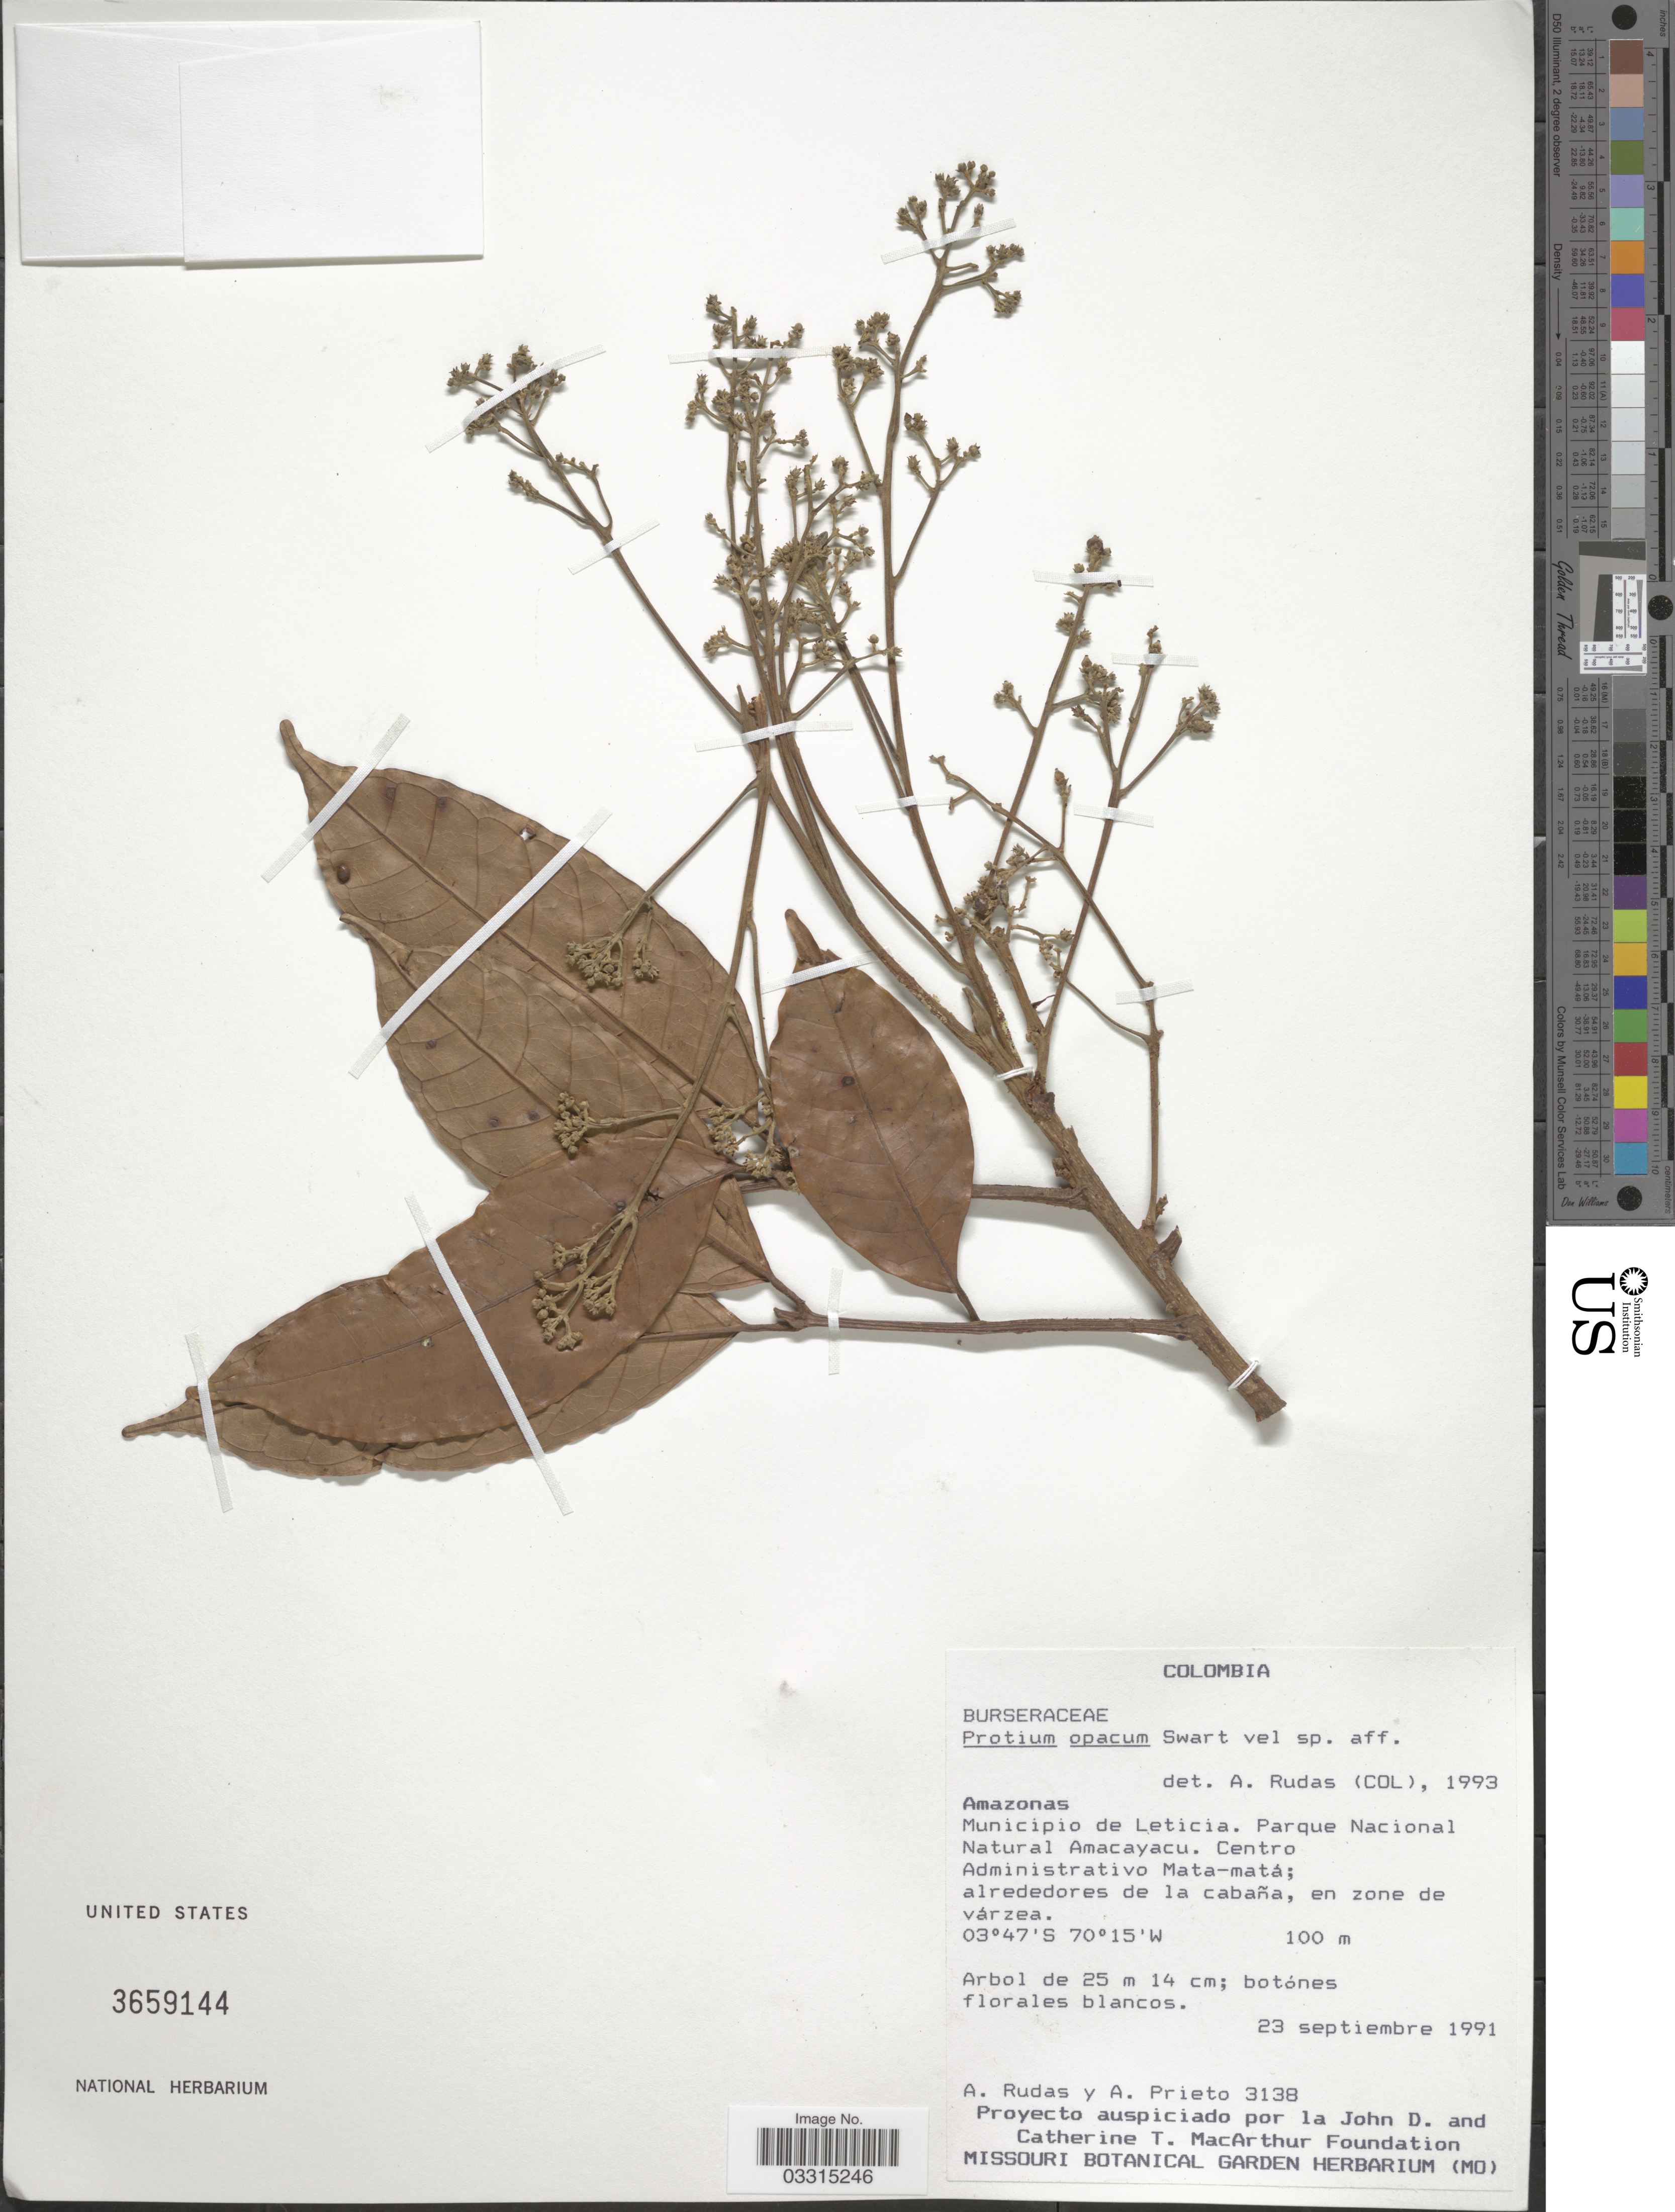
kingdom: Plantae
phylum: Tracheophyta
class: Magnoliopsida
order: Sapindales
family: Burseraceae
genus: Protium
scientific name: Protium opacum subsp. opacum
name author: Swart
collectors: A. Rudas & A. Prieto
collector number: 3138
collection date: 1991-09-23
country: Colombia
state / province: Amazônas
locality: Municipio de Leticia. Parque Nacional Natural Amacayacu. Centro Administrativo Mata-matá; alrededores de la cabaña, en zone de várzea.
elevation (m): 100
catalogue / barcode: US 3659144